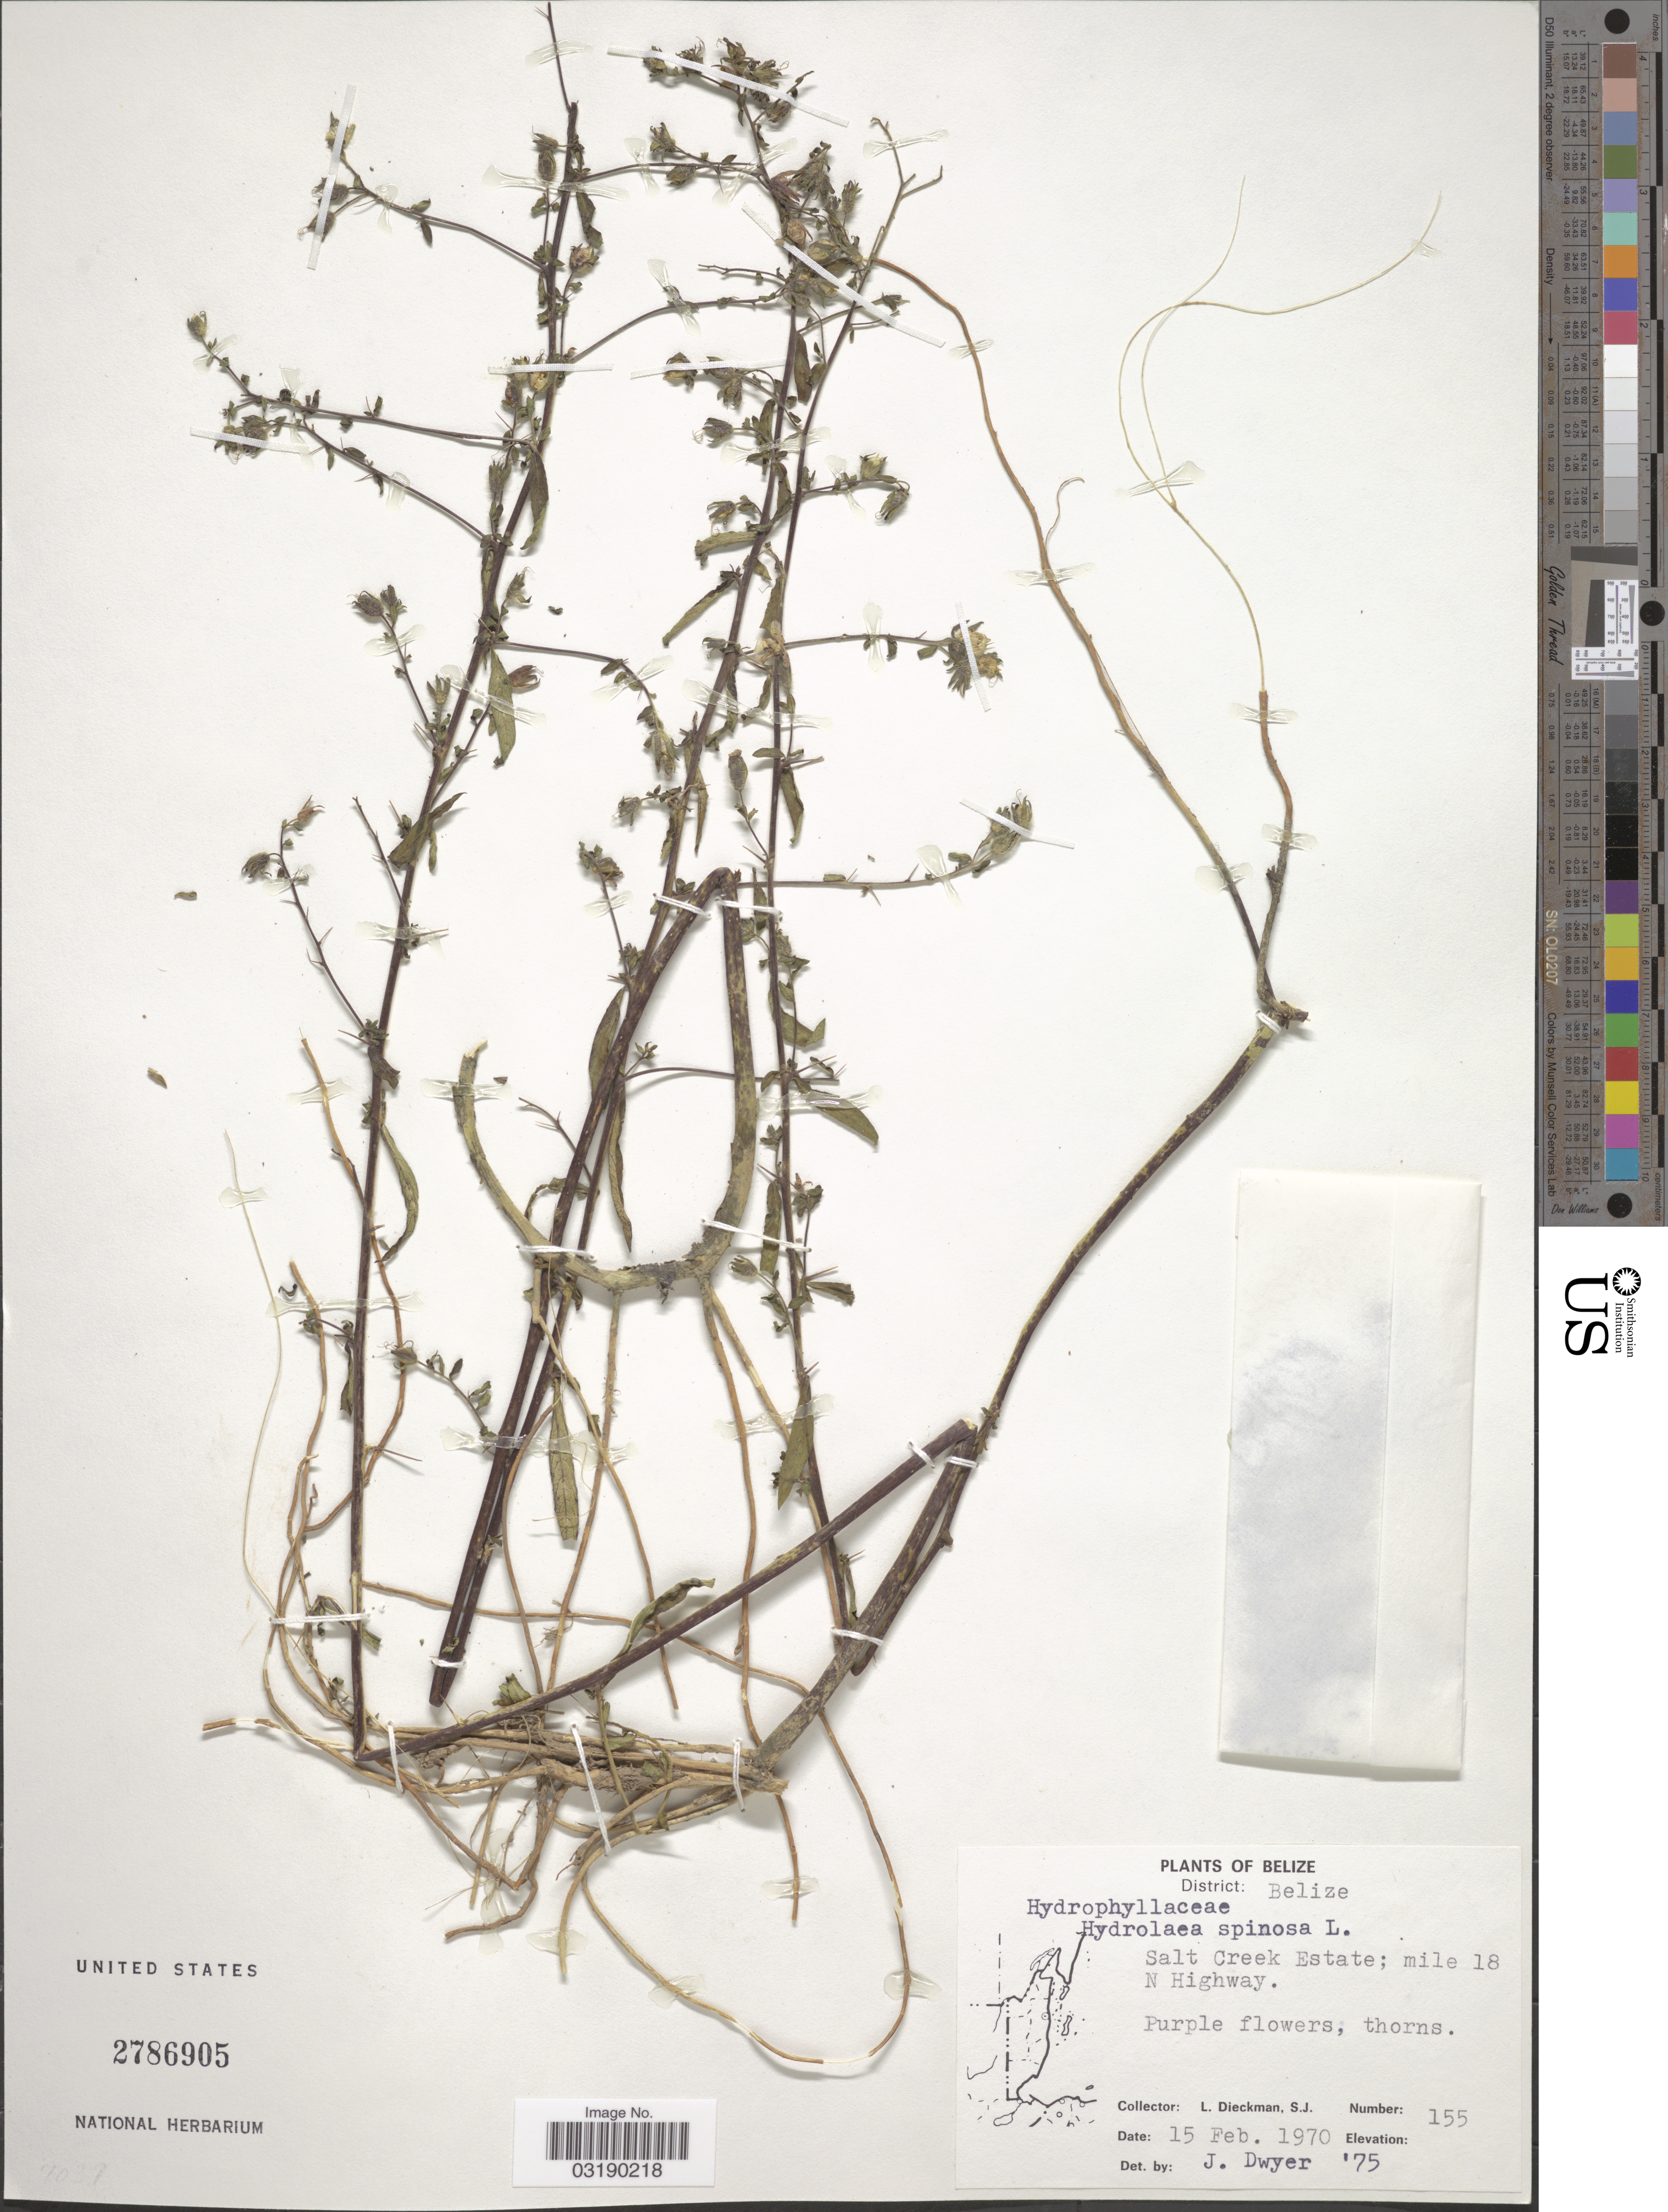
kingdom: Plantae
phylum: Tracheophyta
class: Magnoliopsida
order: Solanales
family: Hydroleaceae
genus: Hydrolea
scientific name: Hydrolea spinosa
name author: L.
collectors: L. Dieckman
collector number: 155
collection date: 1970-02-15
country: Belize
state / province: Belize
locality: District: Belize. Salt Creek Estate; mile 18 N Highway.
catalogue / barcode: US 2786905